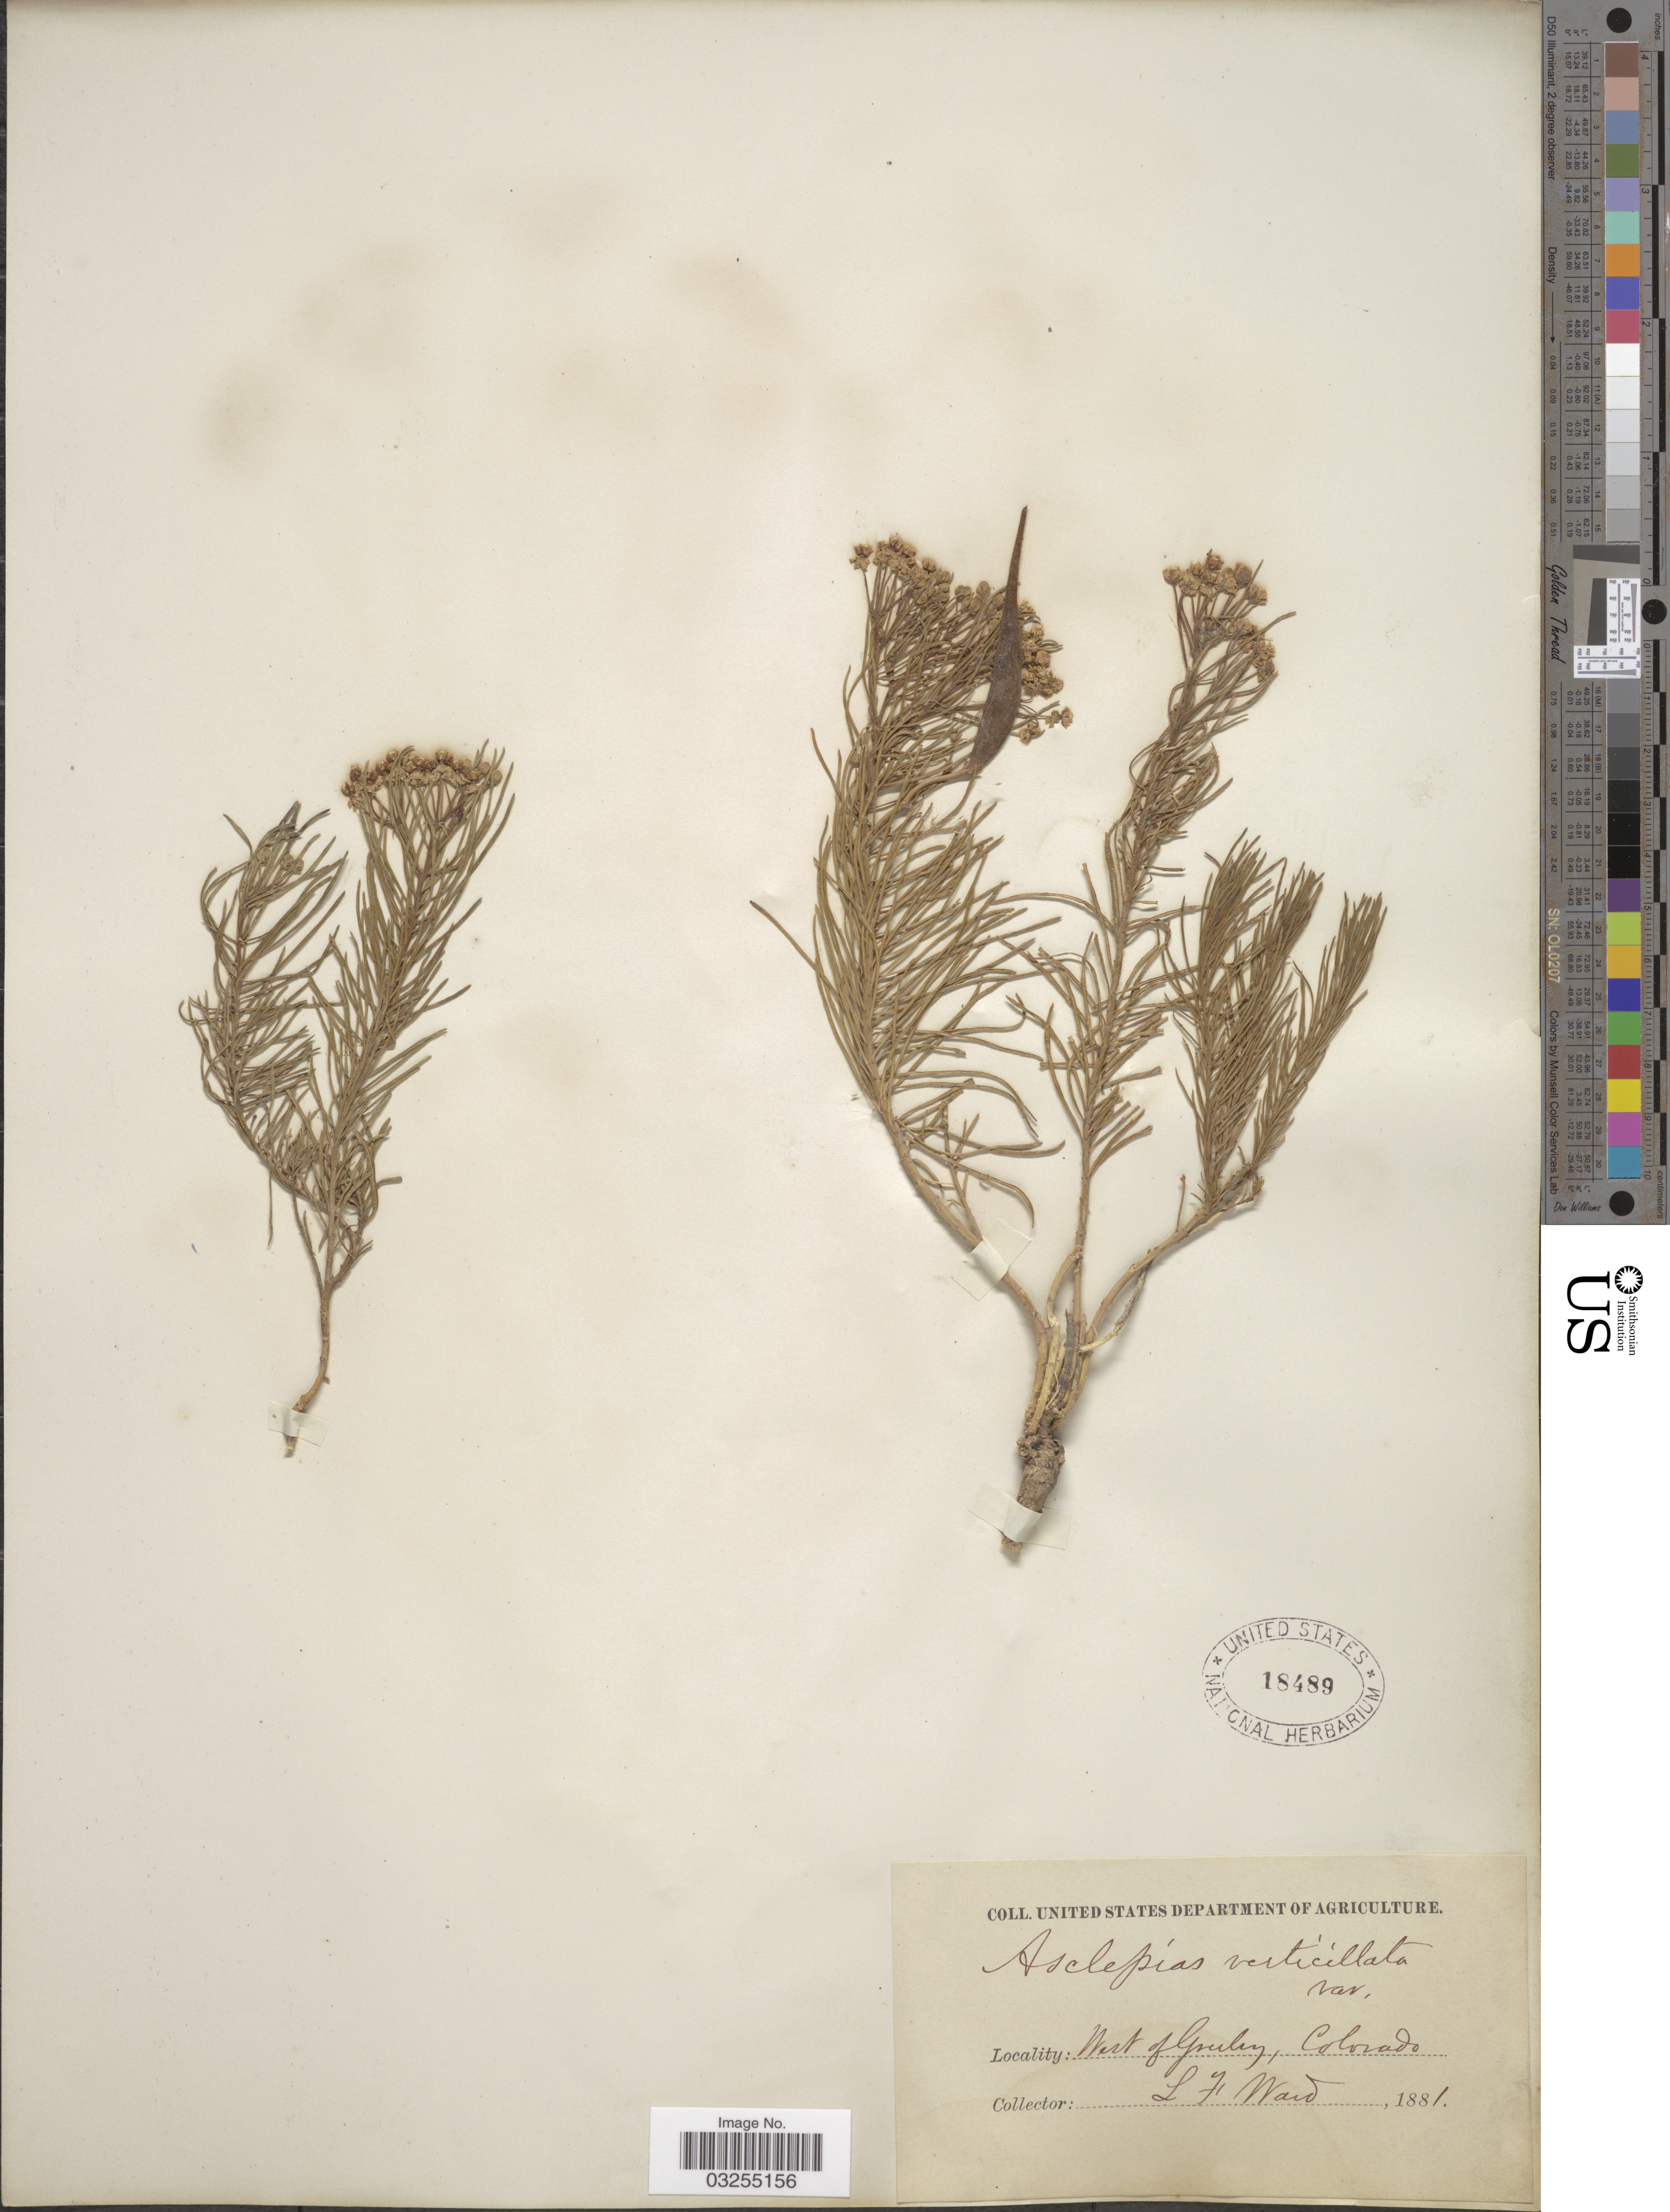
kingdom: Plantae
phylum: Tracheophyta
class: Magnoliopsida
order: Gentianales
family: Apocynaceae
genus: Asclepias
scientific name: Asclepias pumila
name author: (A. Gray) Vail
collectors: L. Ward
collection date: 1881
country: United States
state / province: Colorado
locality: West of Greeley.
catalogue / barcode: US 18489